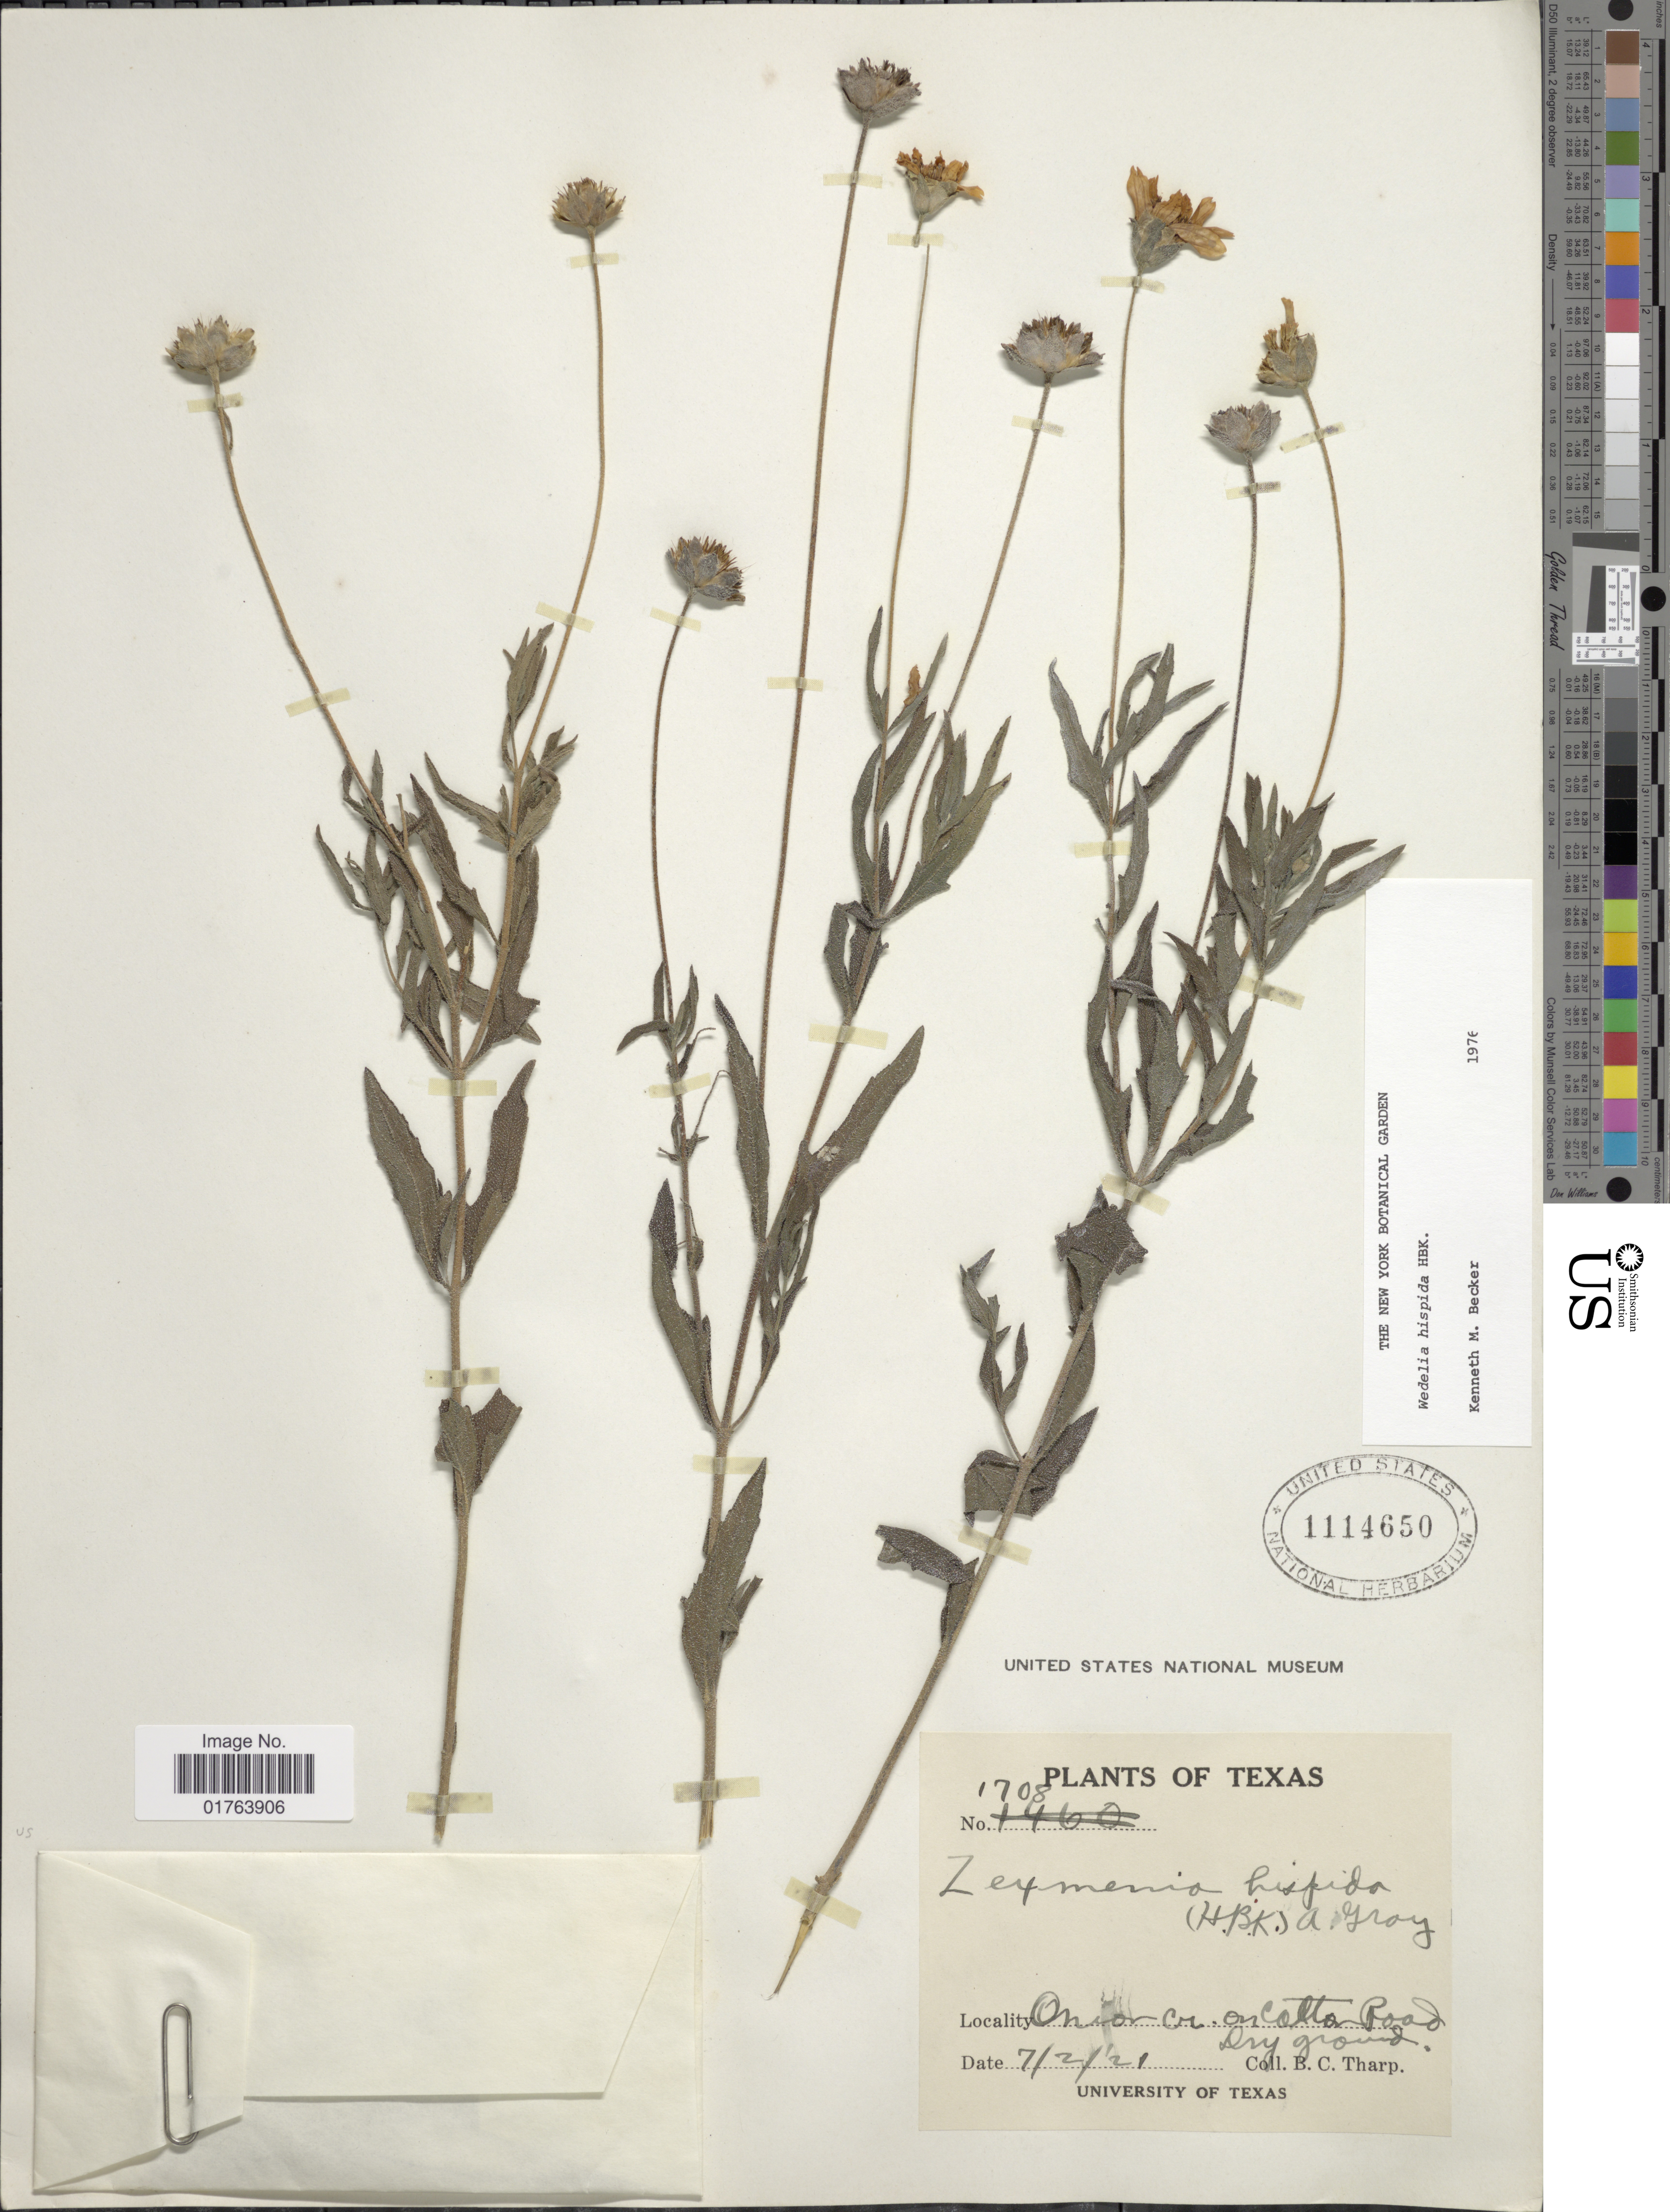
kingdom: Plantae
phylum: Tracheophyta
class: Magnoliopsida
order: Asterales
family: Asteraceae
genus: Wedelia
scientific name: Wedelia acapulcensis var. hispida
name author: (Kunth) Strother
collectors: B. C. Tharp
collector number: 1708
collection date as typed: Transcribed d/m/y: 2/7/21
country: United States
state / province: Texas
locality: Onion Cr. on Cotton Road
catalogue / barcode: US 1114650